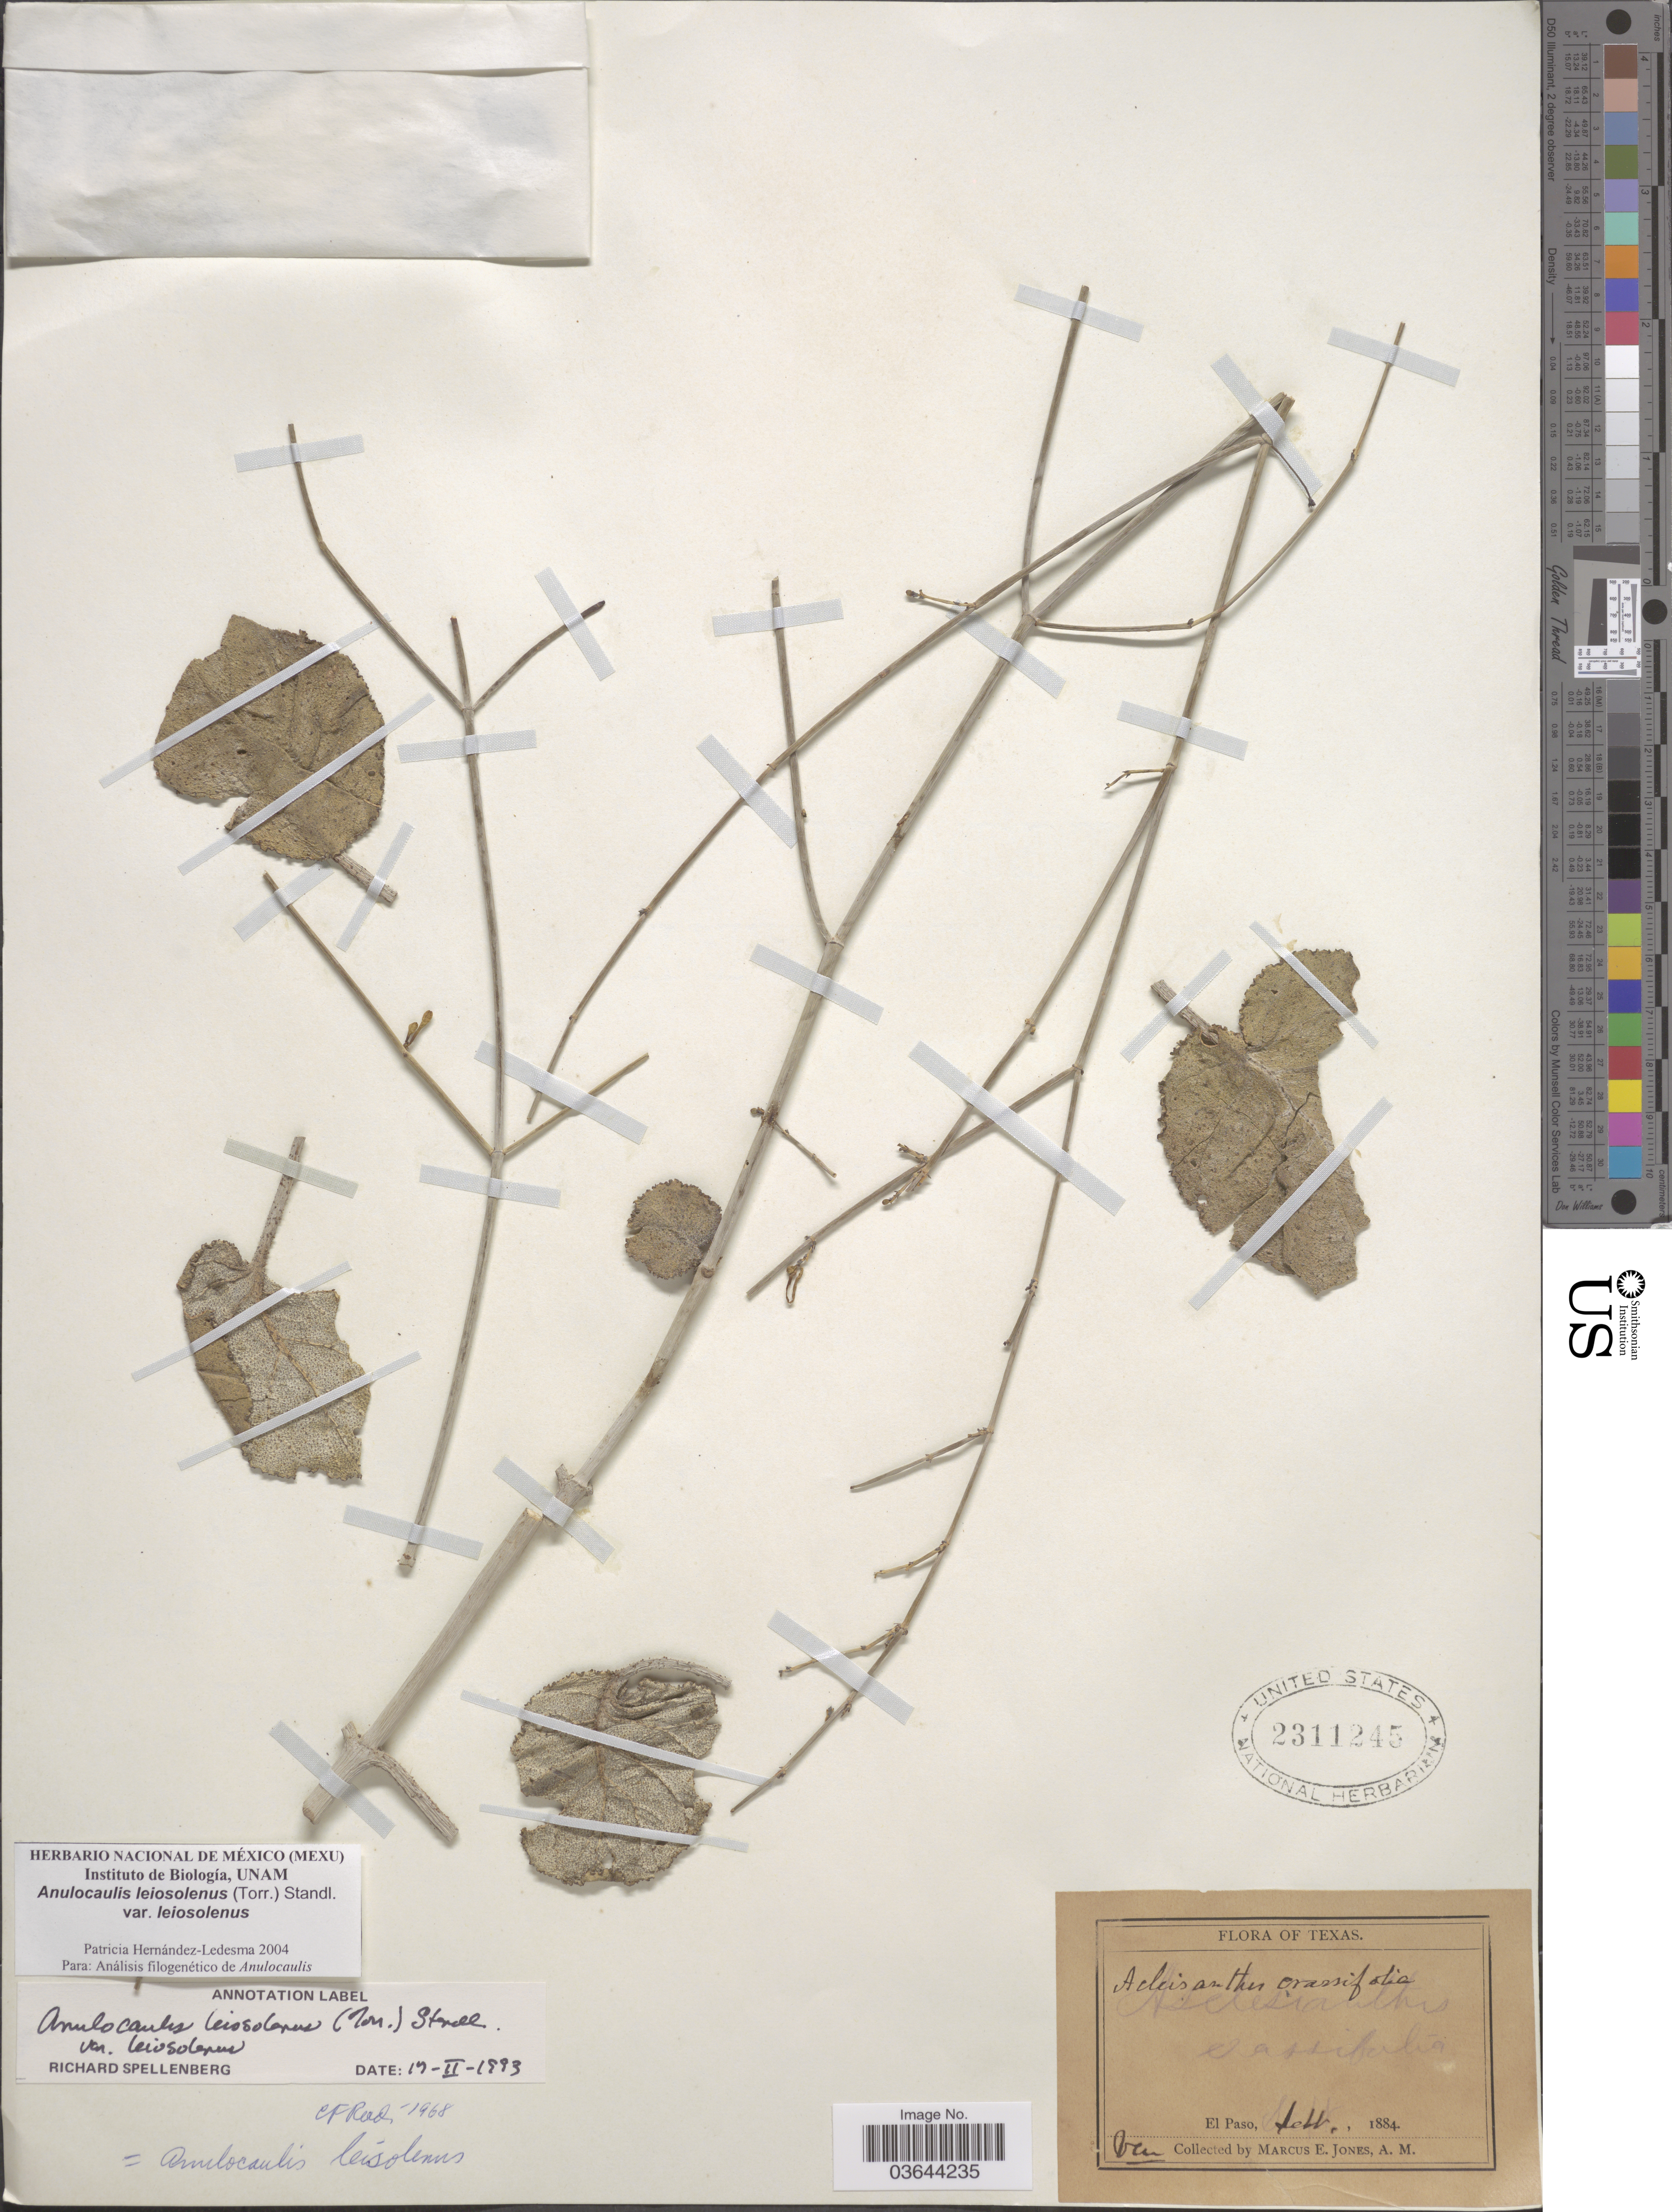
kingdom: Plantae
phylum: Tracheophyta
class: Magnoliopsida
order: Caryophyllales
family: Nyctaginaceae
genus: Anulocaulis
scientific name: Anulocaulis leiosolenus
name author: (Torr.) Standl.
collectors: M. E. Jones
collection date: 1884-02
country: United States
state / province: Texas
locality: El Paso.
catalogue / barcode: US 2311245